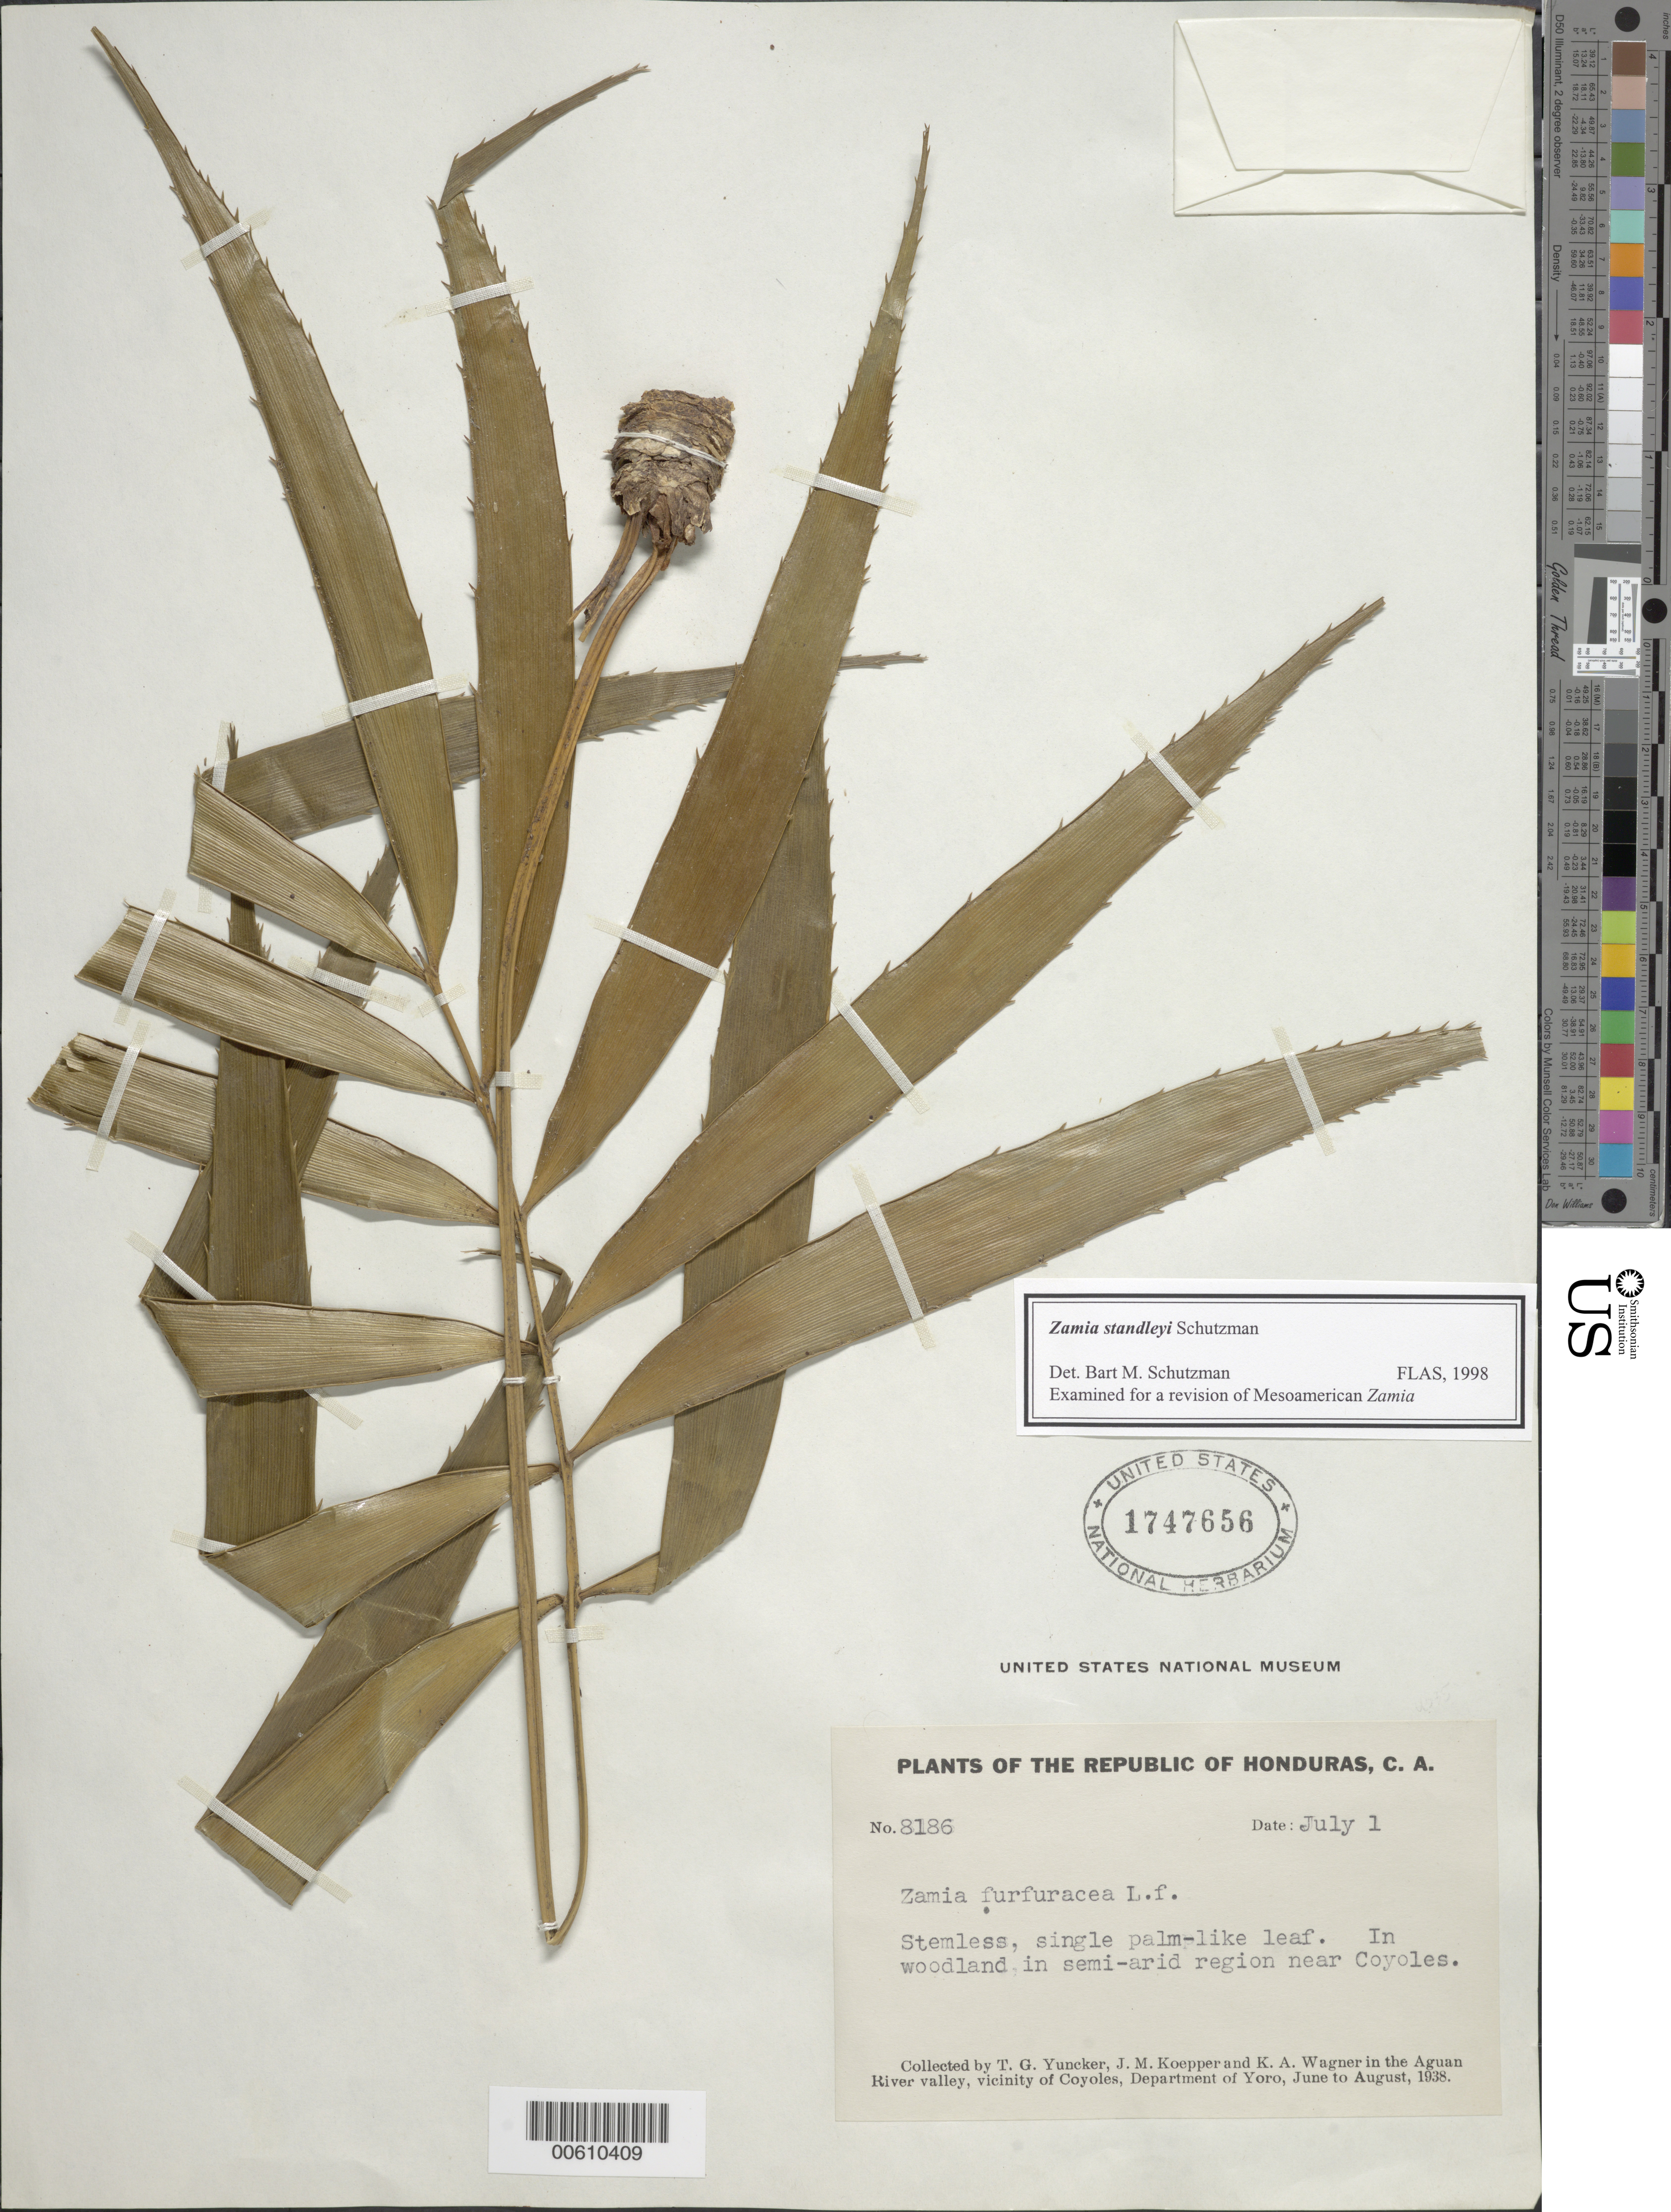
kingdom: Plantae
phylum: Tracheophyta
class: Cycadopsida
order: Cycadales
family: Zamiaceae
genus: Zamia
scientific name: Zamia standleyi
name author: Schutz.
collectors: T. G. Yuncker, J. M. Koepper & K. A. Wagner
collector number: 8186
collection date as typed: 01 Jul 1938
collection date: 1938-07-01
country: Honduras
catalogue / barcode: US 1747656